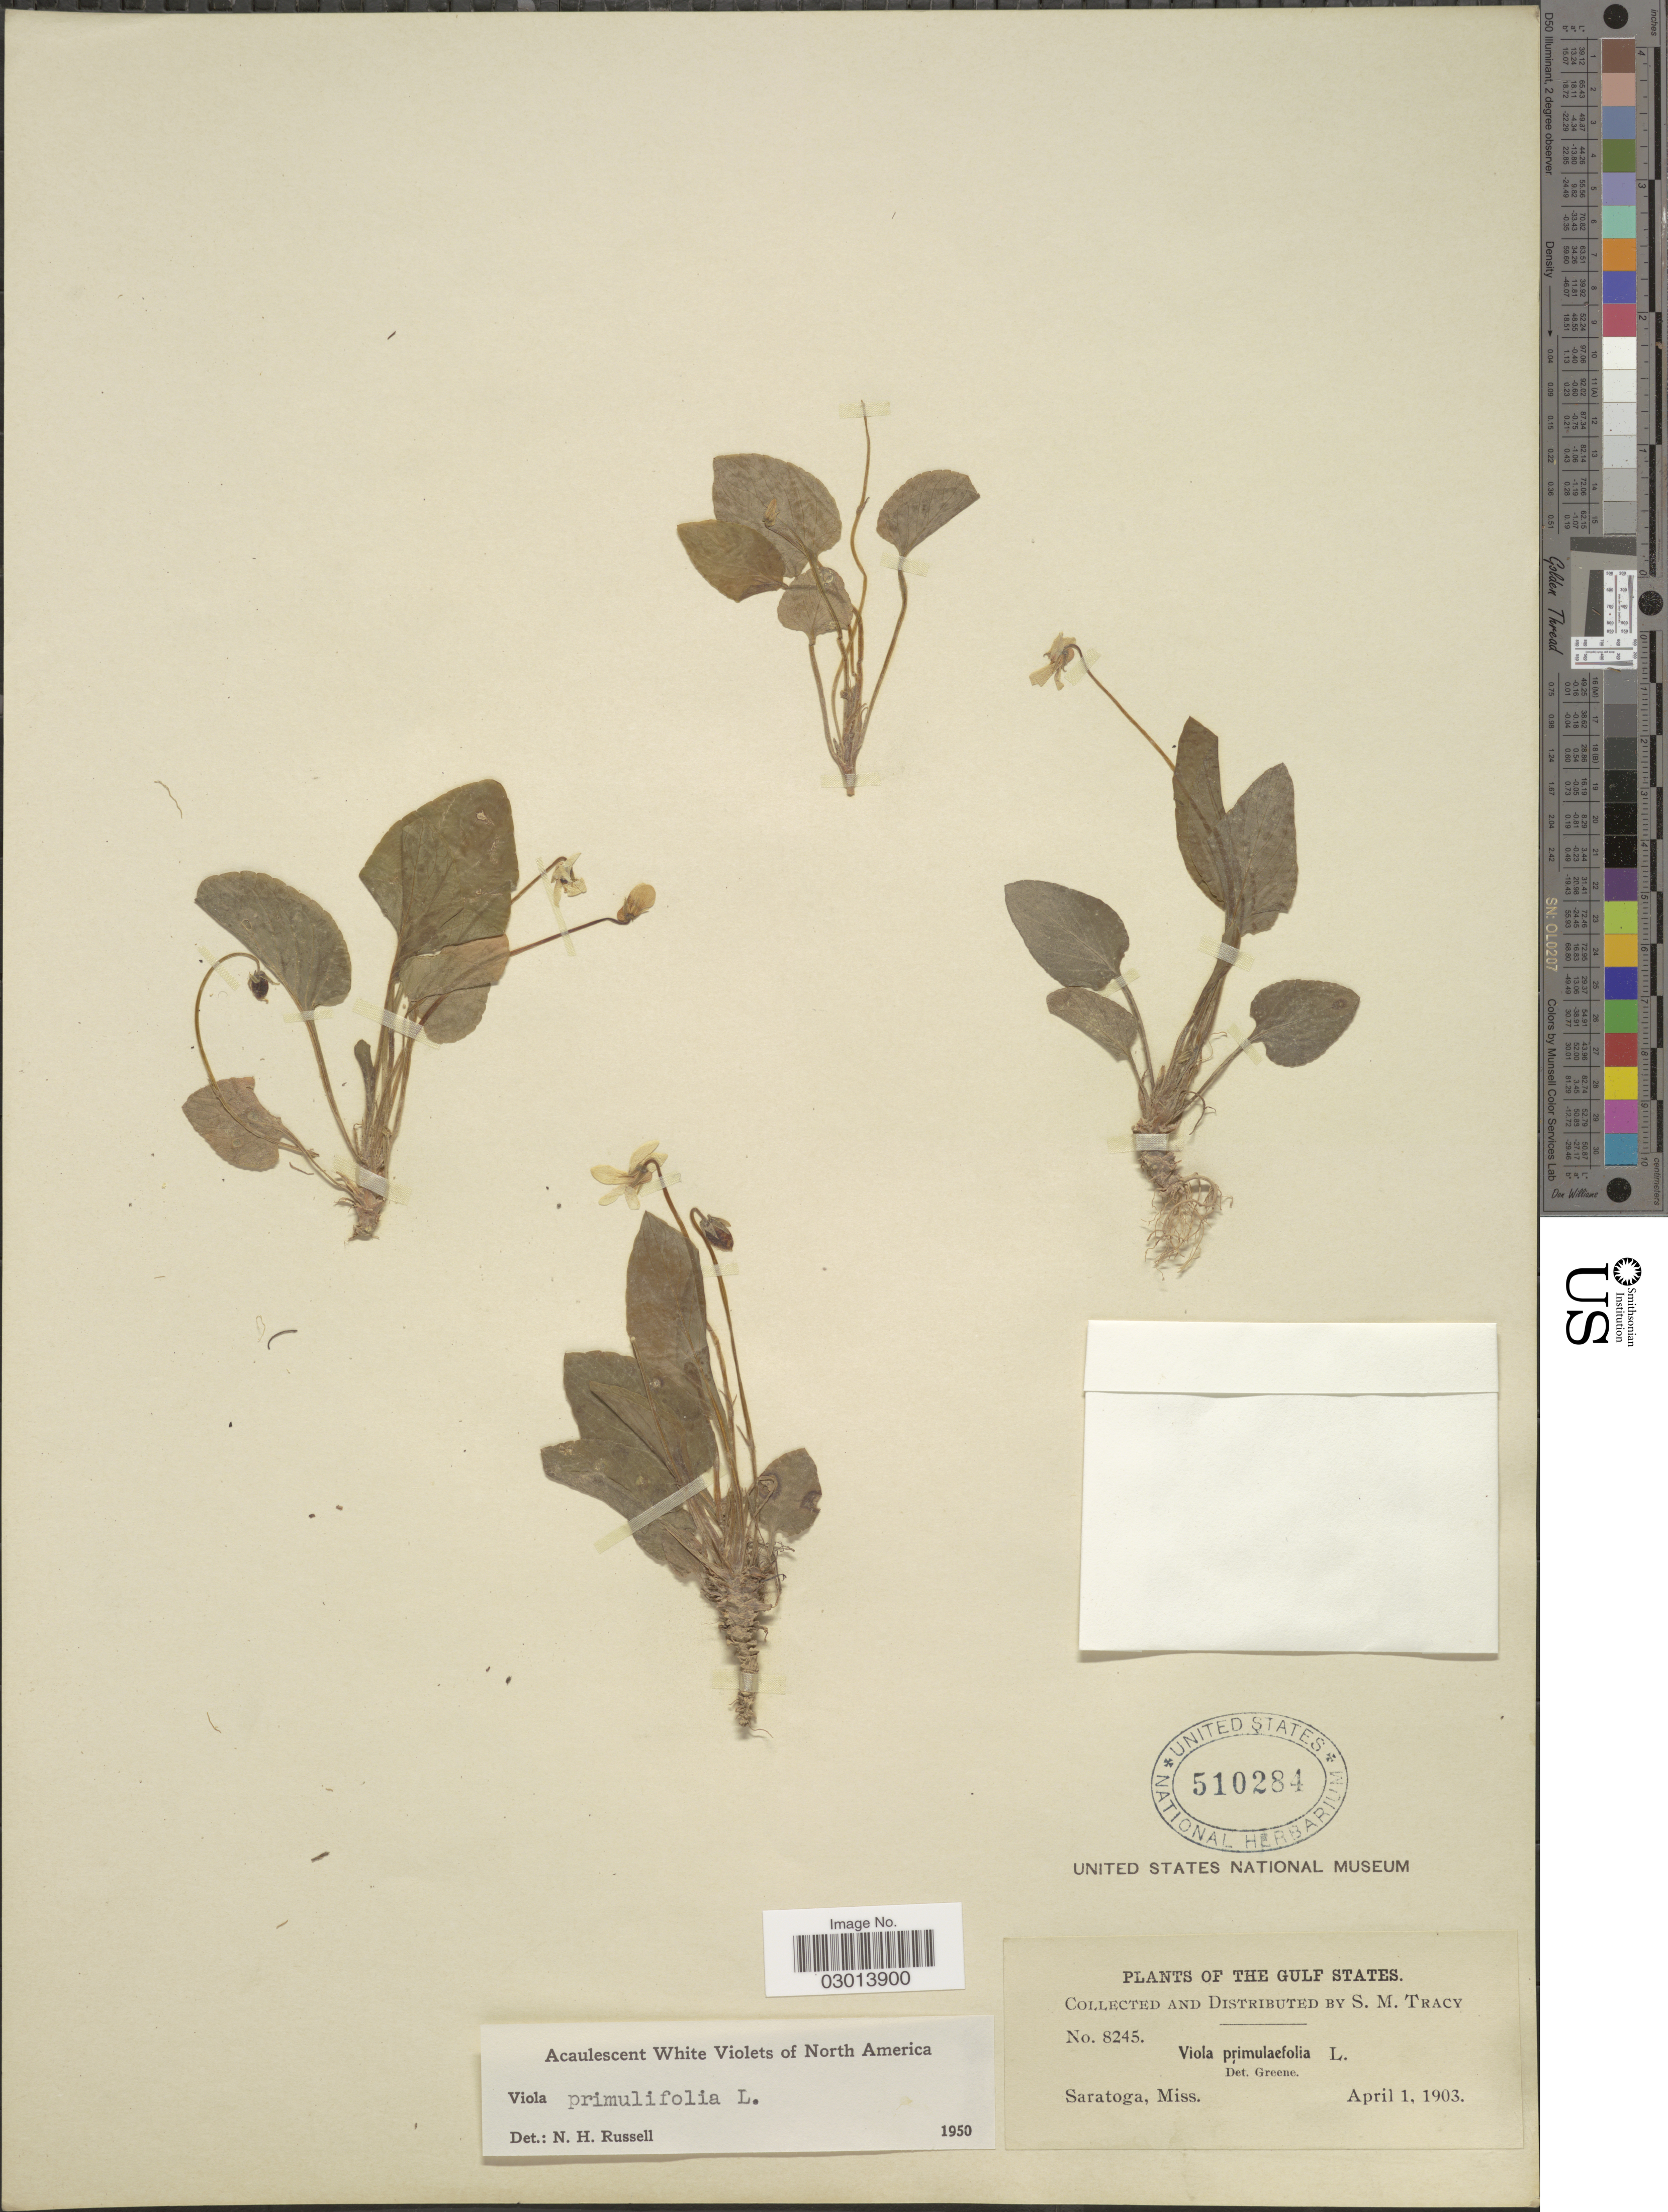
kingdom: Plantae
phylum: Tracheophyta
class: Magnoliopsida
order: Malpighiales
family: Violaceae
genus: Viola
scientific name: Viola primulifolia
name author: L.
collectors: S. M. Tracy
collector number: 8245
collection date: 1903-04-01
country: United States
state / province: Mississippi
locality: The Gulf States, Saratoga.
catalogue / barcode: US 510284